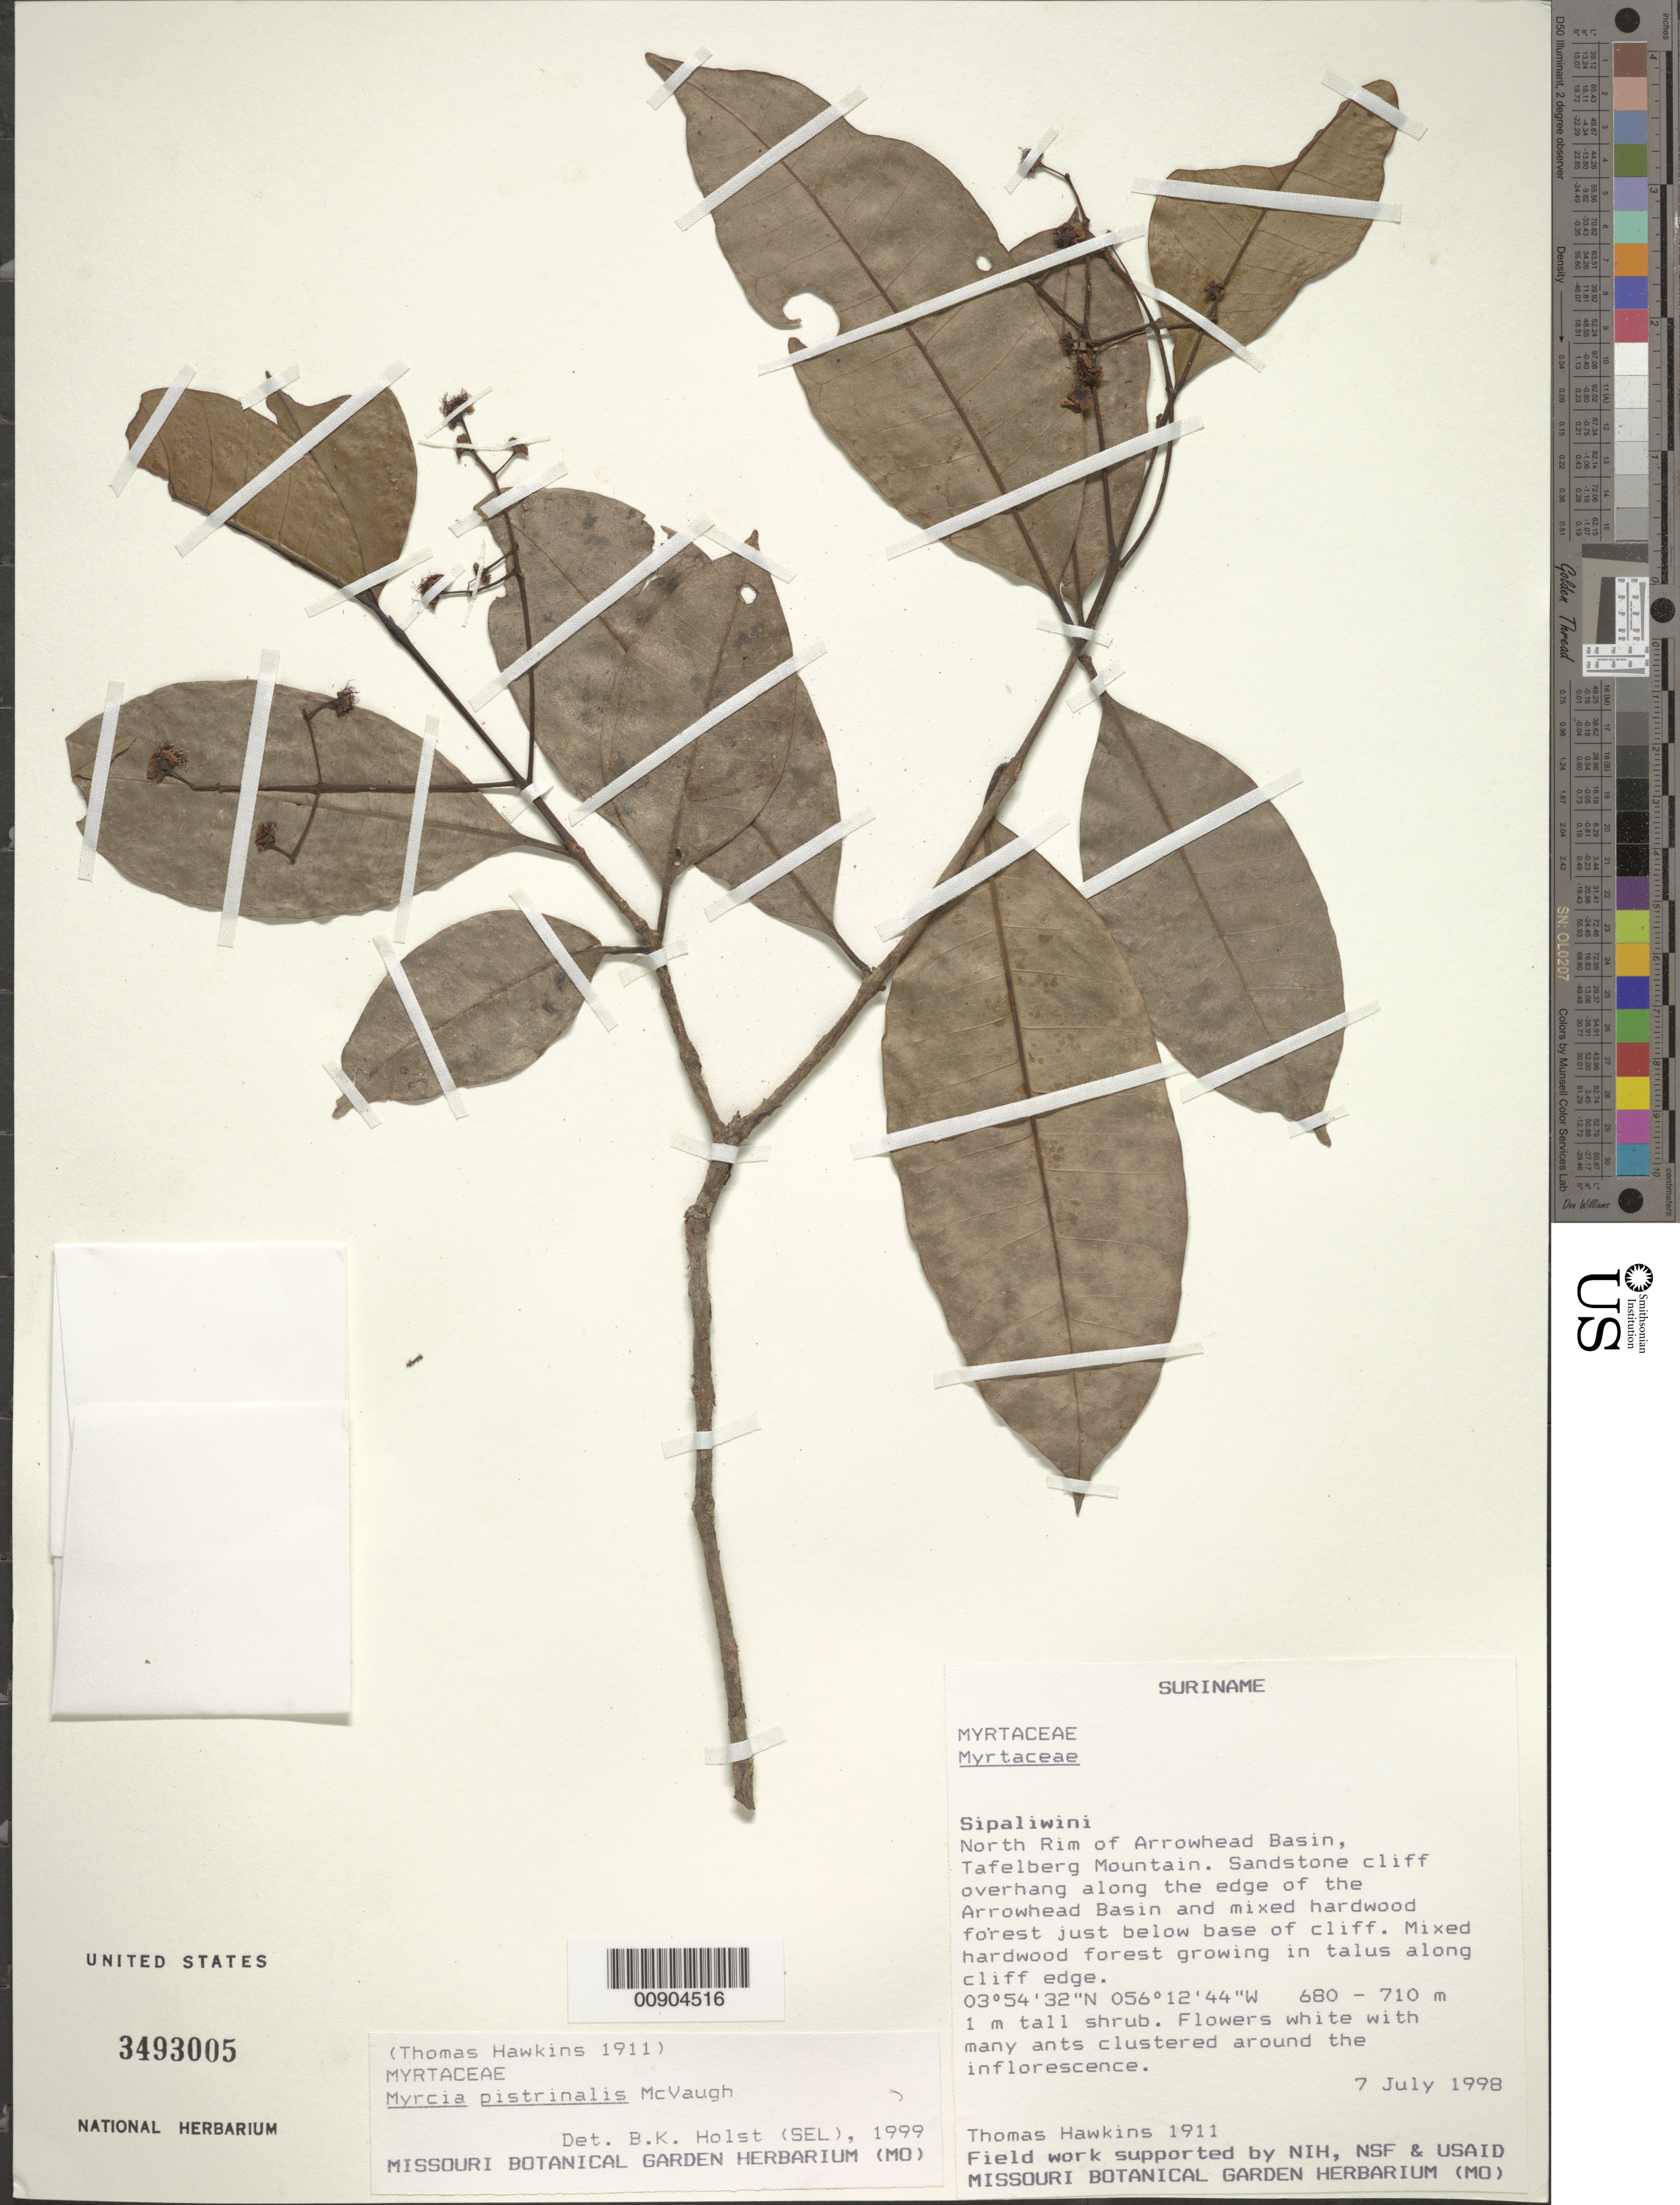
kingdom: Plantae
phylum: Tracheophyta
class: Magnoliopsida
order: Myrtales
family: Myrtaceae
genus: Myrcia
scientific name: Myrcia pistrinalis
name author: McVaugh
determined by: Holst, Bruce K.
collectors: T. Hawkins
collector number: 1911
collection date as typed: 7-Jul-98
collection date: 1998-07-07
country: Suriname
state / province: Sipaliwini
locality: Tafelberg (Table Mountain), Arrowhead Basin, N rim of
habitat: Sandstone cliff overhang along the edge of basin and mixed hardwood forest in talus along cliff edge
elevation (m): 680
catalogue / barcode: US 3493005